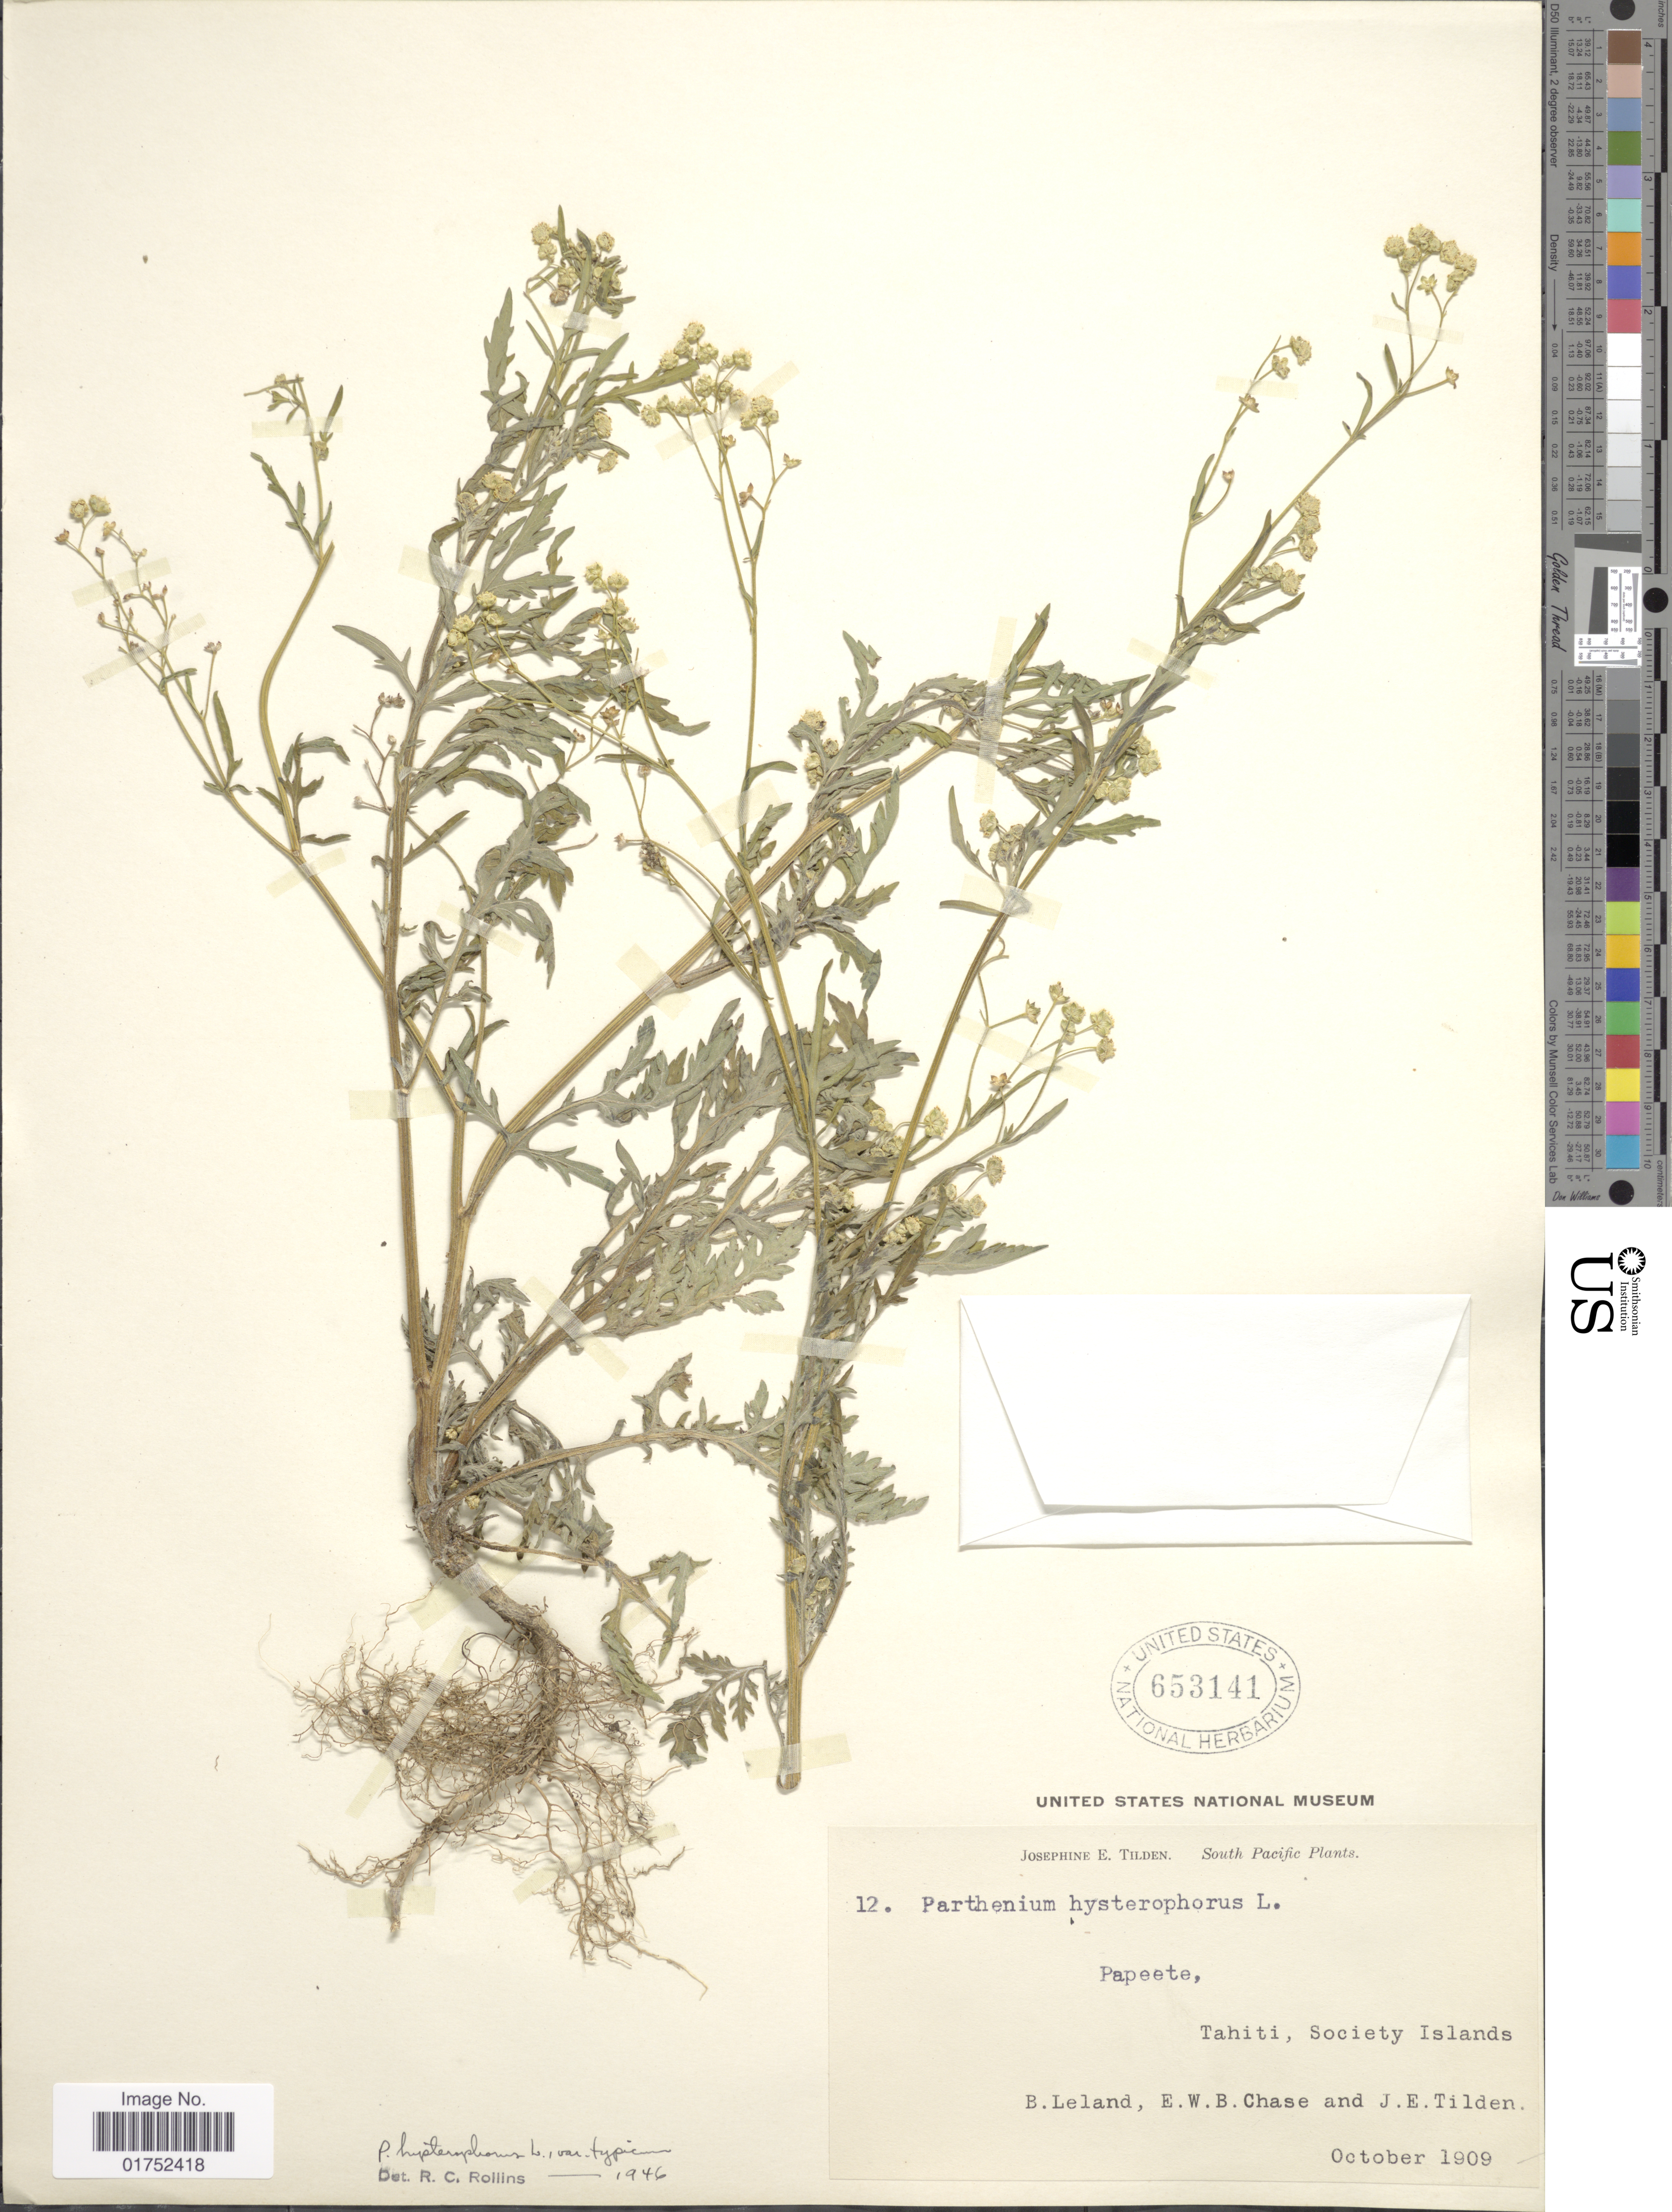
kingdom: Plantae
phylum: Tracheophyta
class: Magnoliopsida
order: Asterales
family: Asteraceae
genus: Parthenium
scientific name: Parthenium hysterophorus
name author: L.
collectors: B. Leland, E. W. Chase & J. E. Tilden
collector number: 12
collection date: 1909-10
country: French Polynesia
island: Tahiti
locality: South Pacific, Tahiti, Society Islands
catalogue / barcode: US 653141